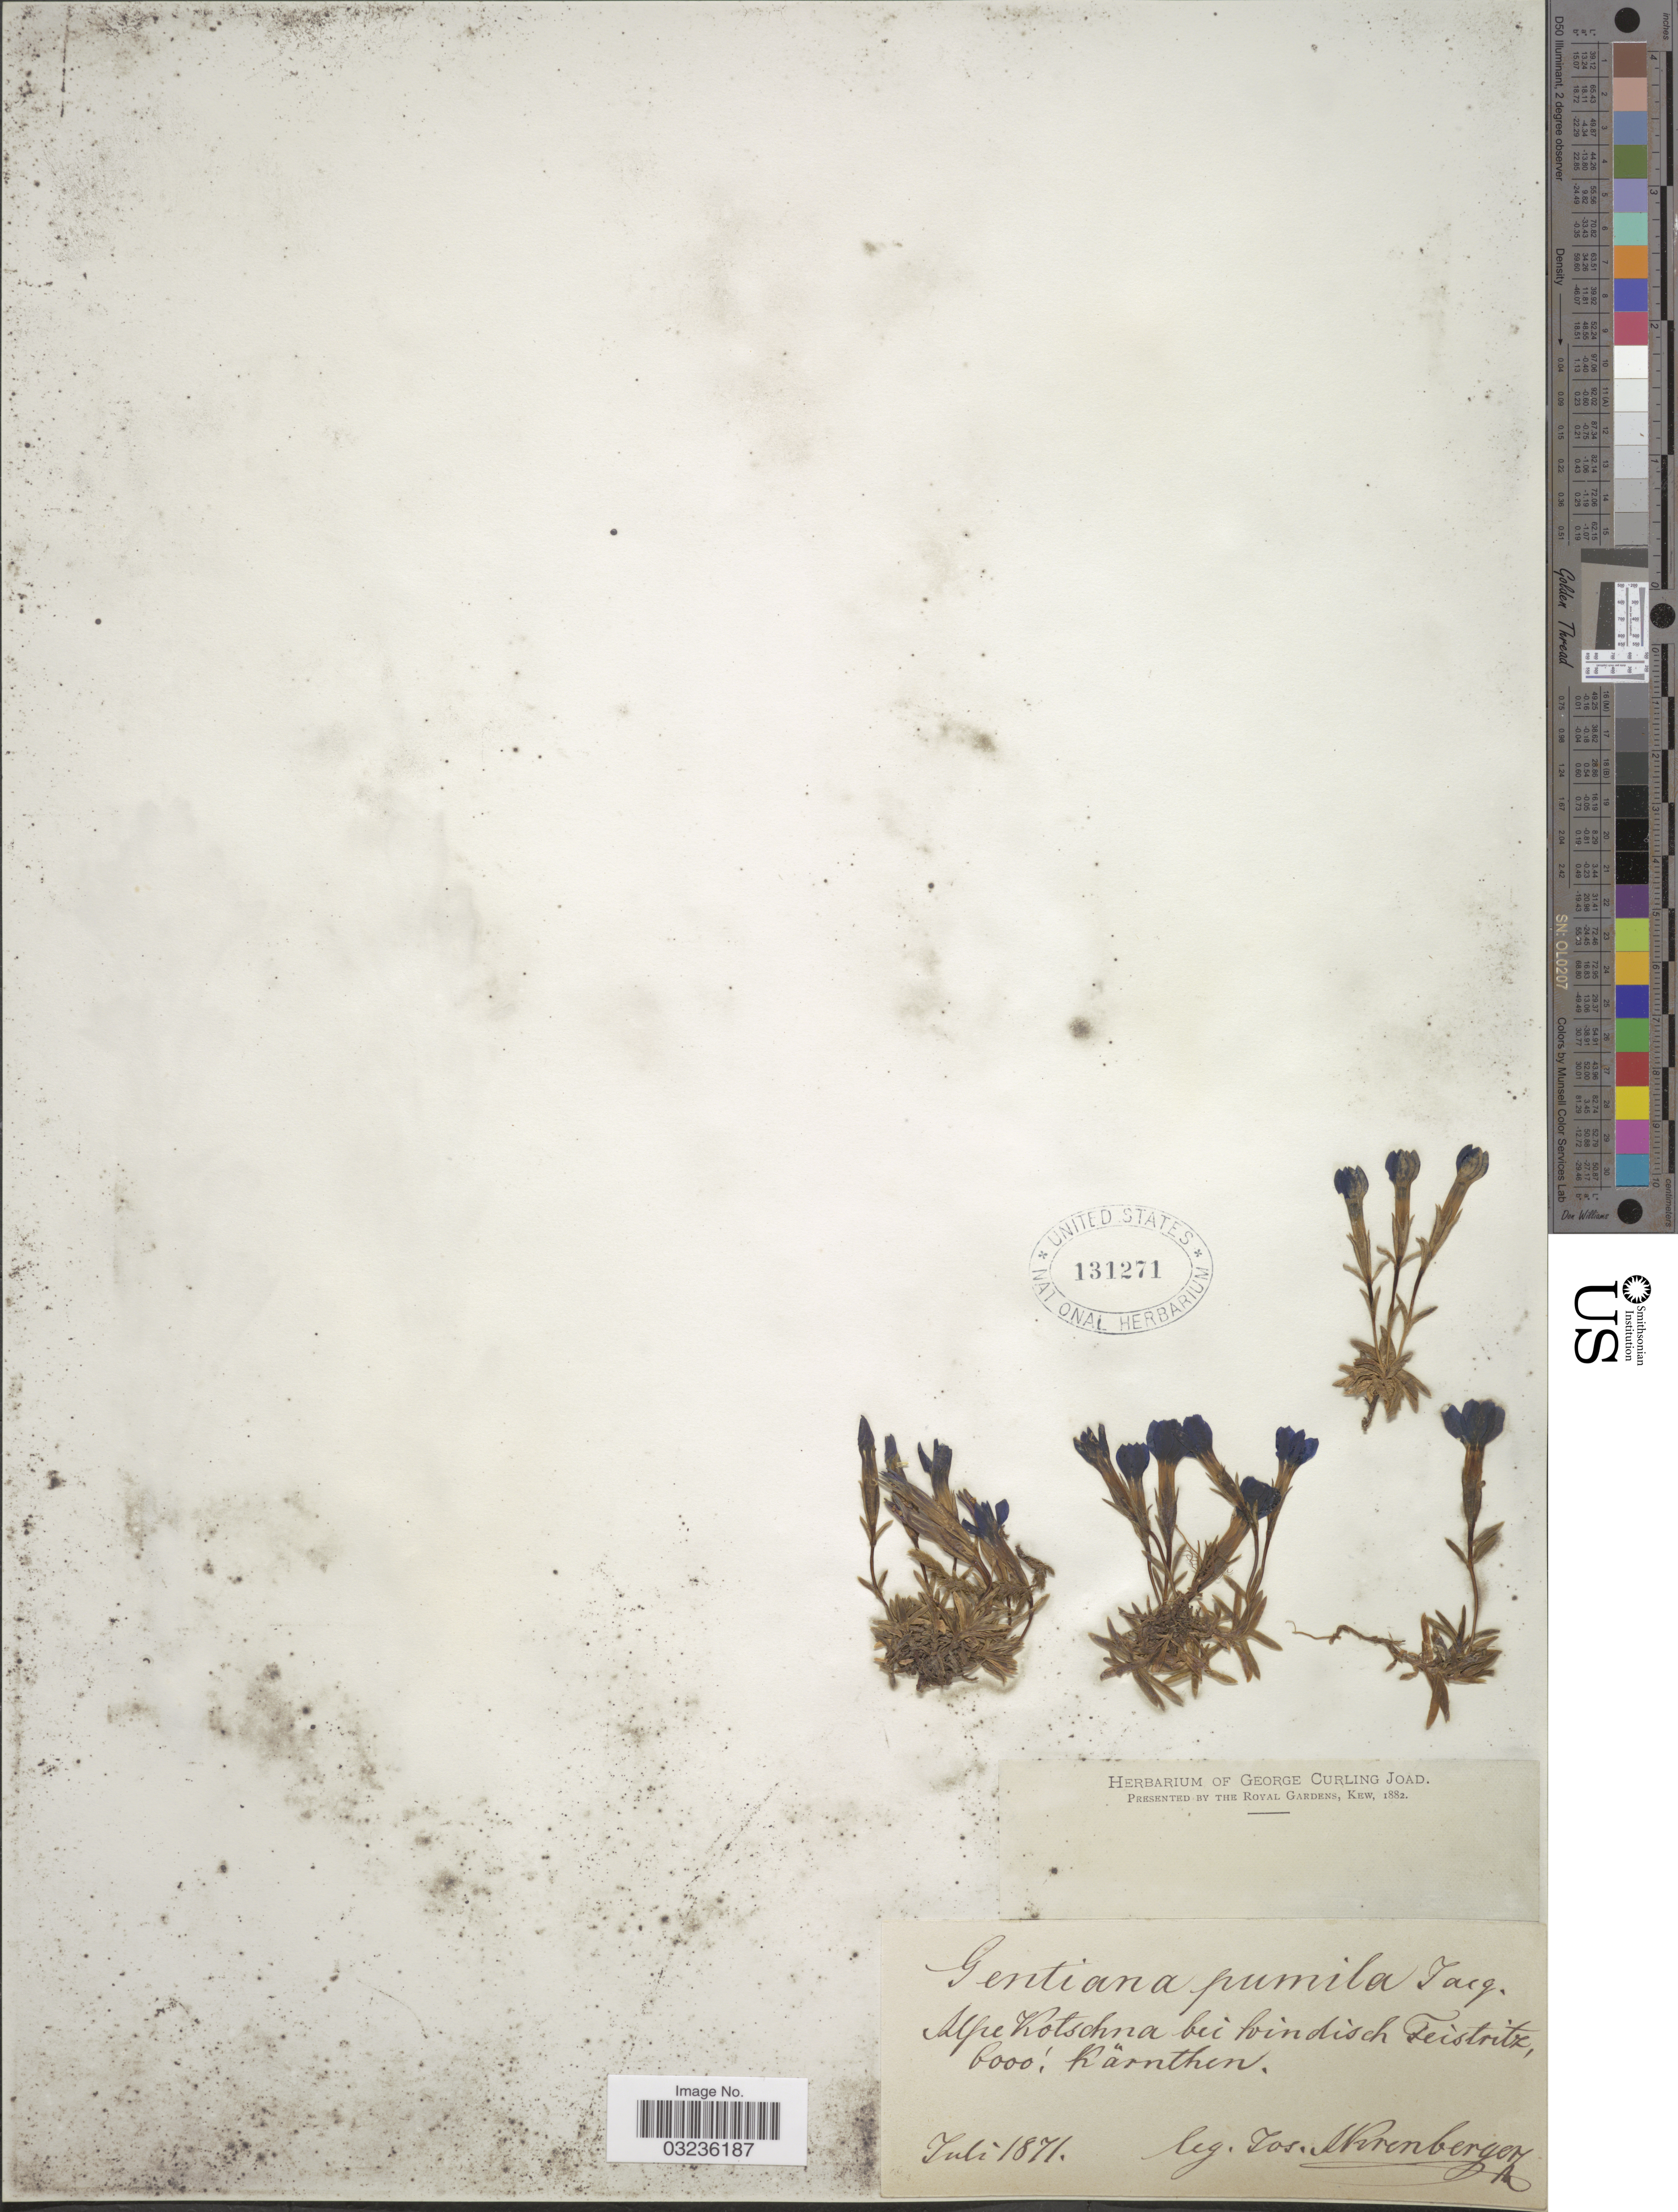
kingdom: Plantae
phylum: Tracheophyta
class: Magnoliopsida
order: Gentianales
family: Gentianaceae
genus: Gentiana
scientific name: Gentiana pumila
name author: Jacq.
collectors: J. Skrenberger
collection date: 1871-07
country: Austria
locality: Alpe Kotschna bei windisch Feistritz, Karnthen.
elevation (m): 1829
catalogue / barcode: US 131271